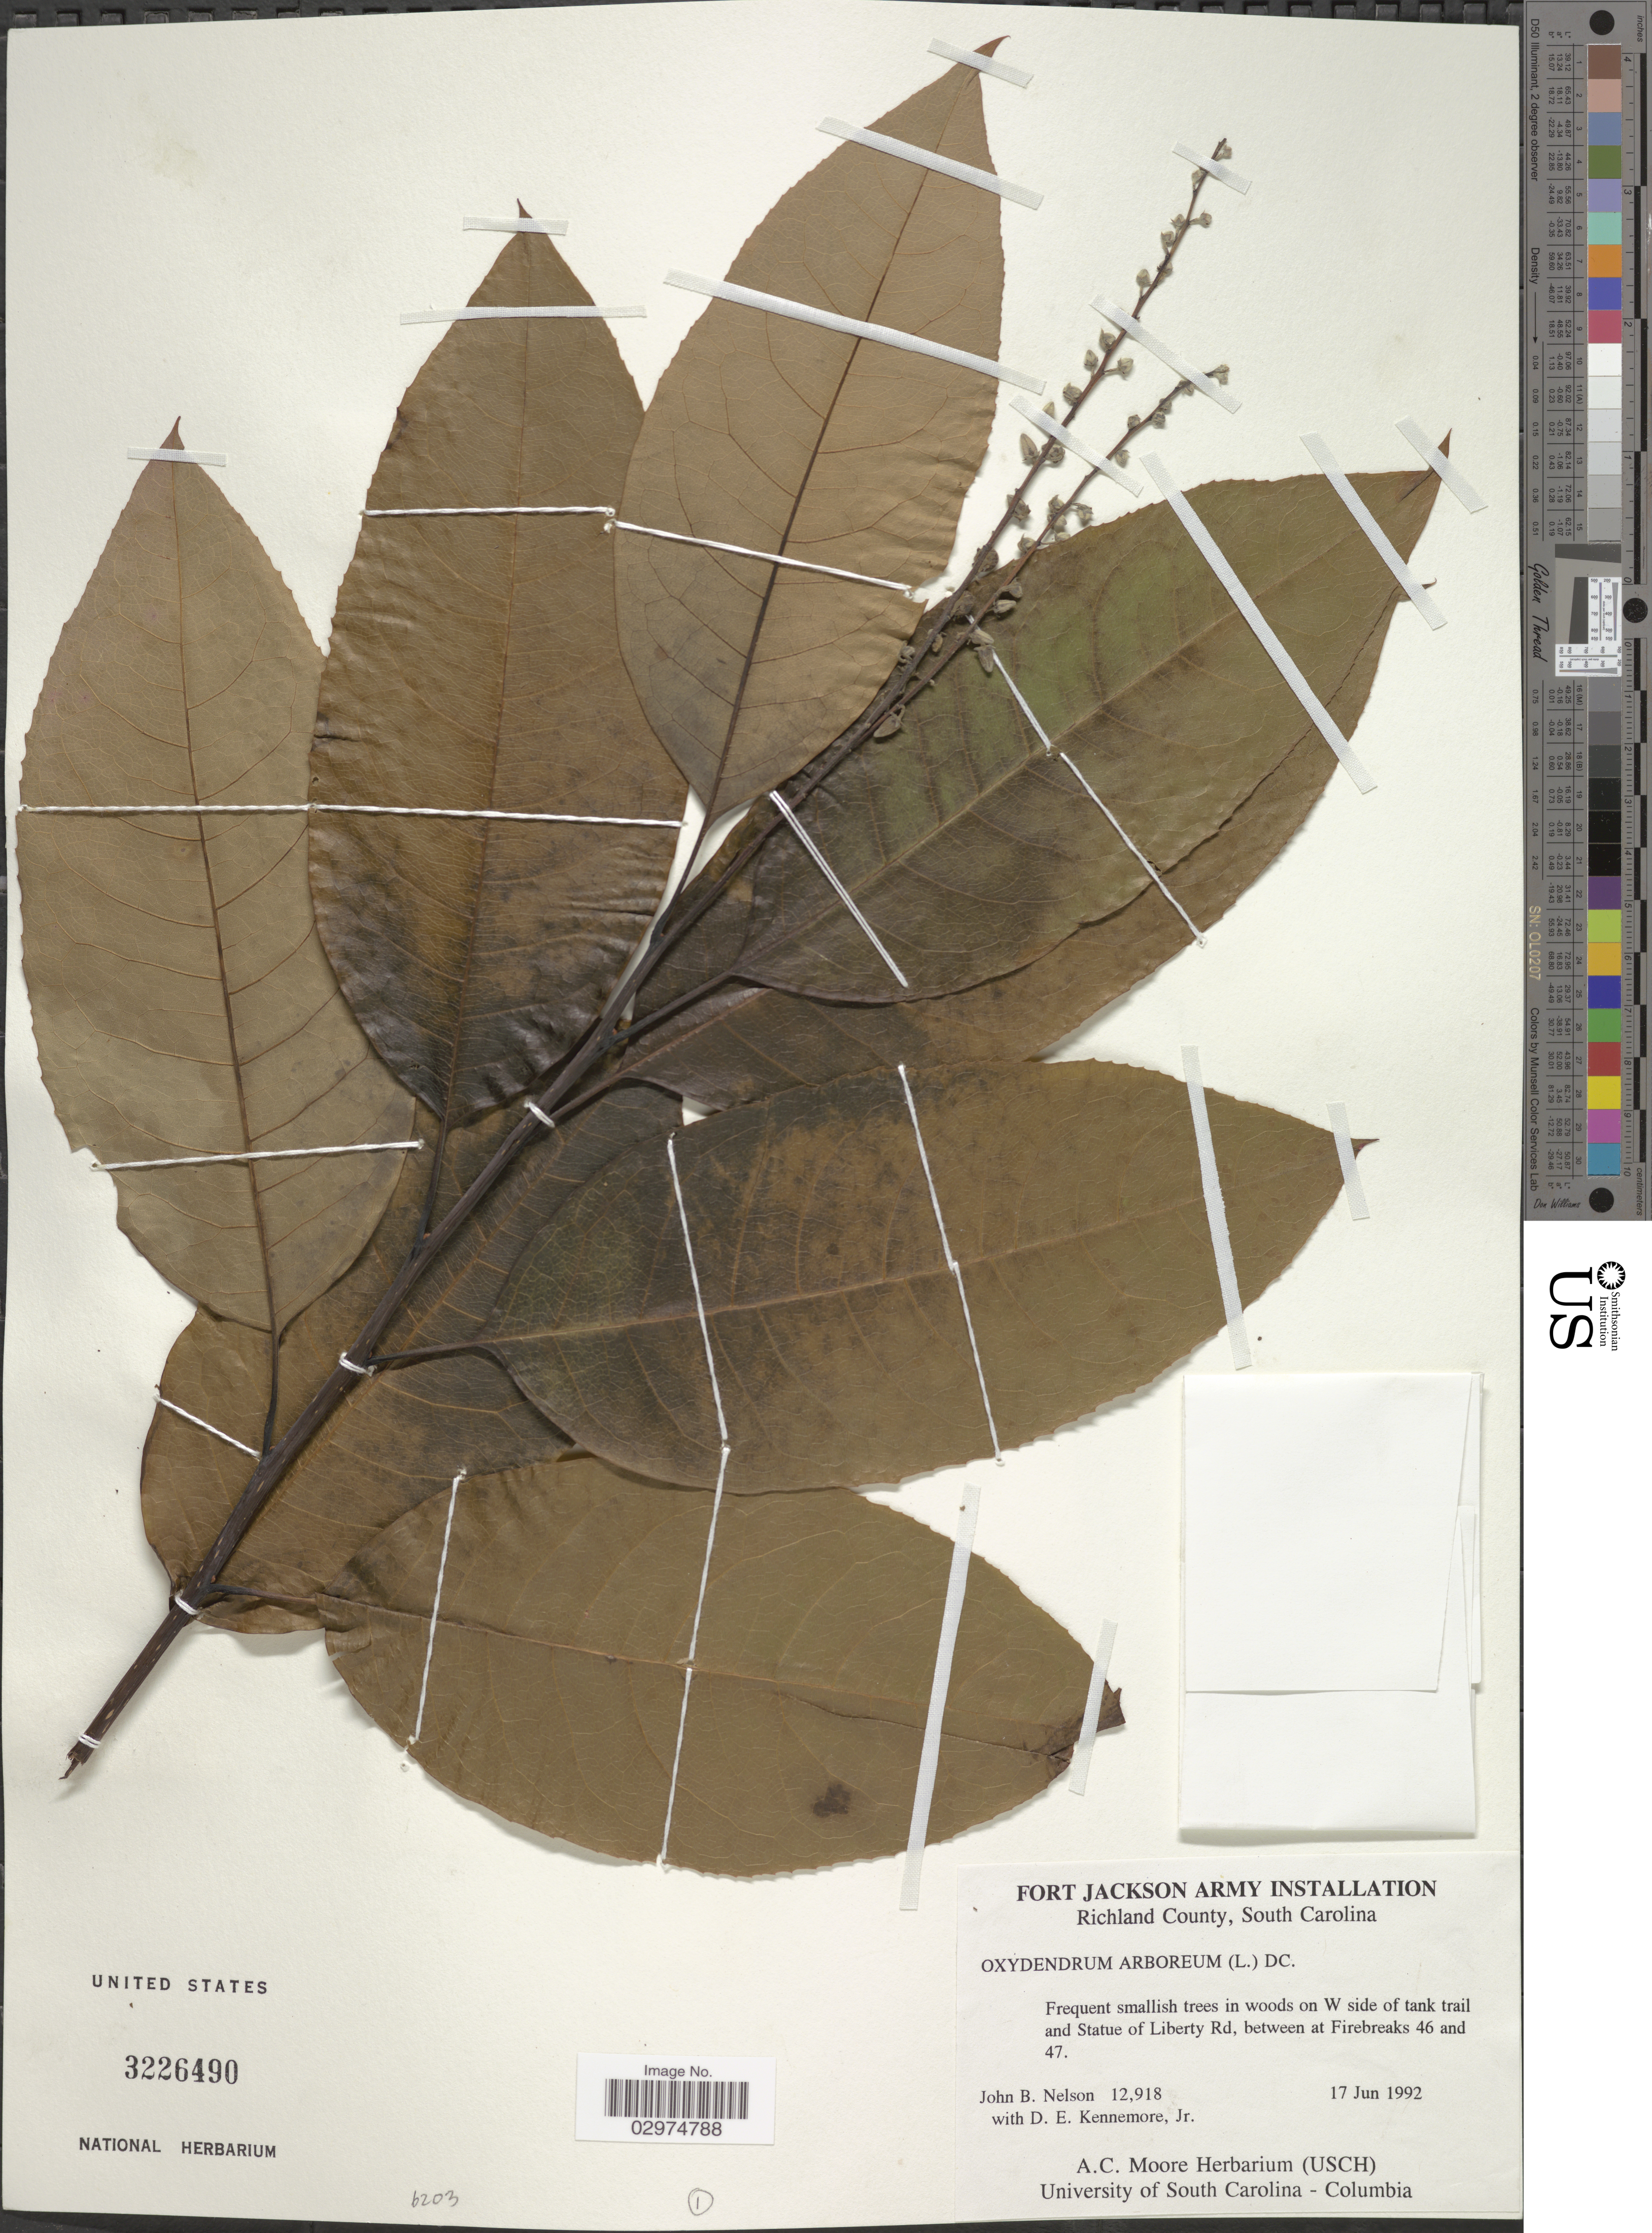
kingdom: Plantae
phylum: Tracheophyta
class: Magnoliopsida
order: Ericales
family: Ericaceae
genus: Oxydendrum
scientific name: Oxydendrum arboreum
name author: (L.) DC.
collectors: J. B. Nelson & D. Kennemore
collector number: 12918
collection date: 1992-06-17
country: United States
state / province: South Carolina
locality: Richland County, Frequent smallish trees in woods on W side of tank trail and Statue of Liberty Rd, between at Firebreaks 46 and 47.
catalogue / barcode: US 3226490